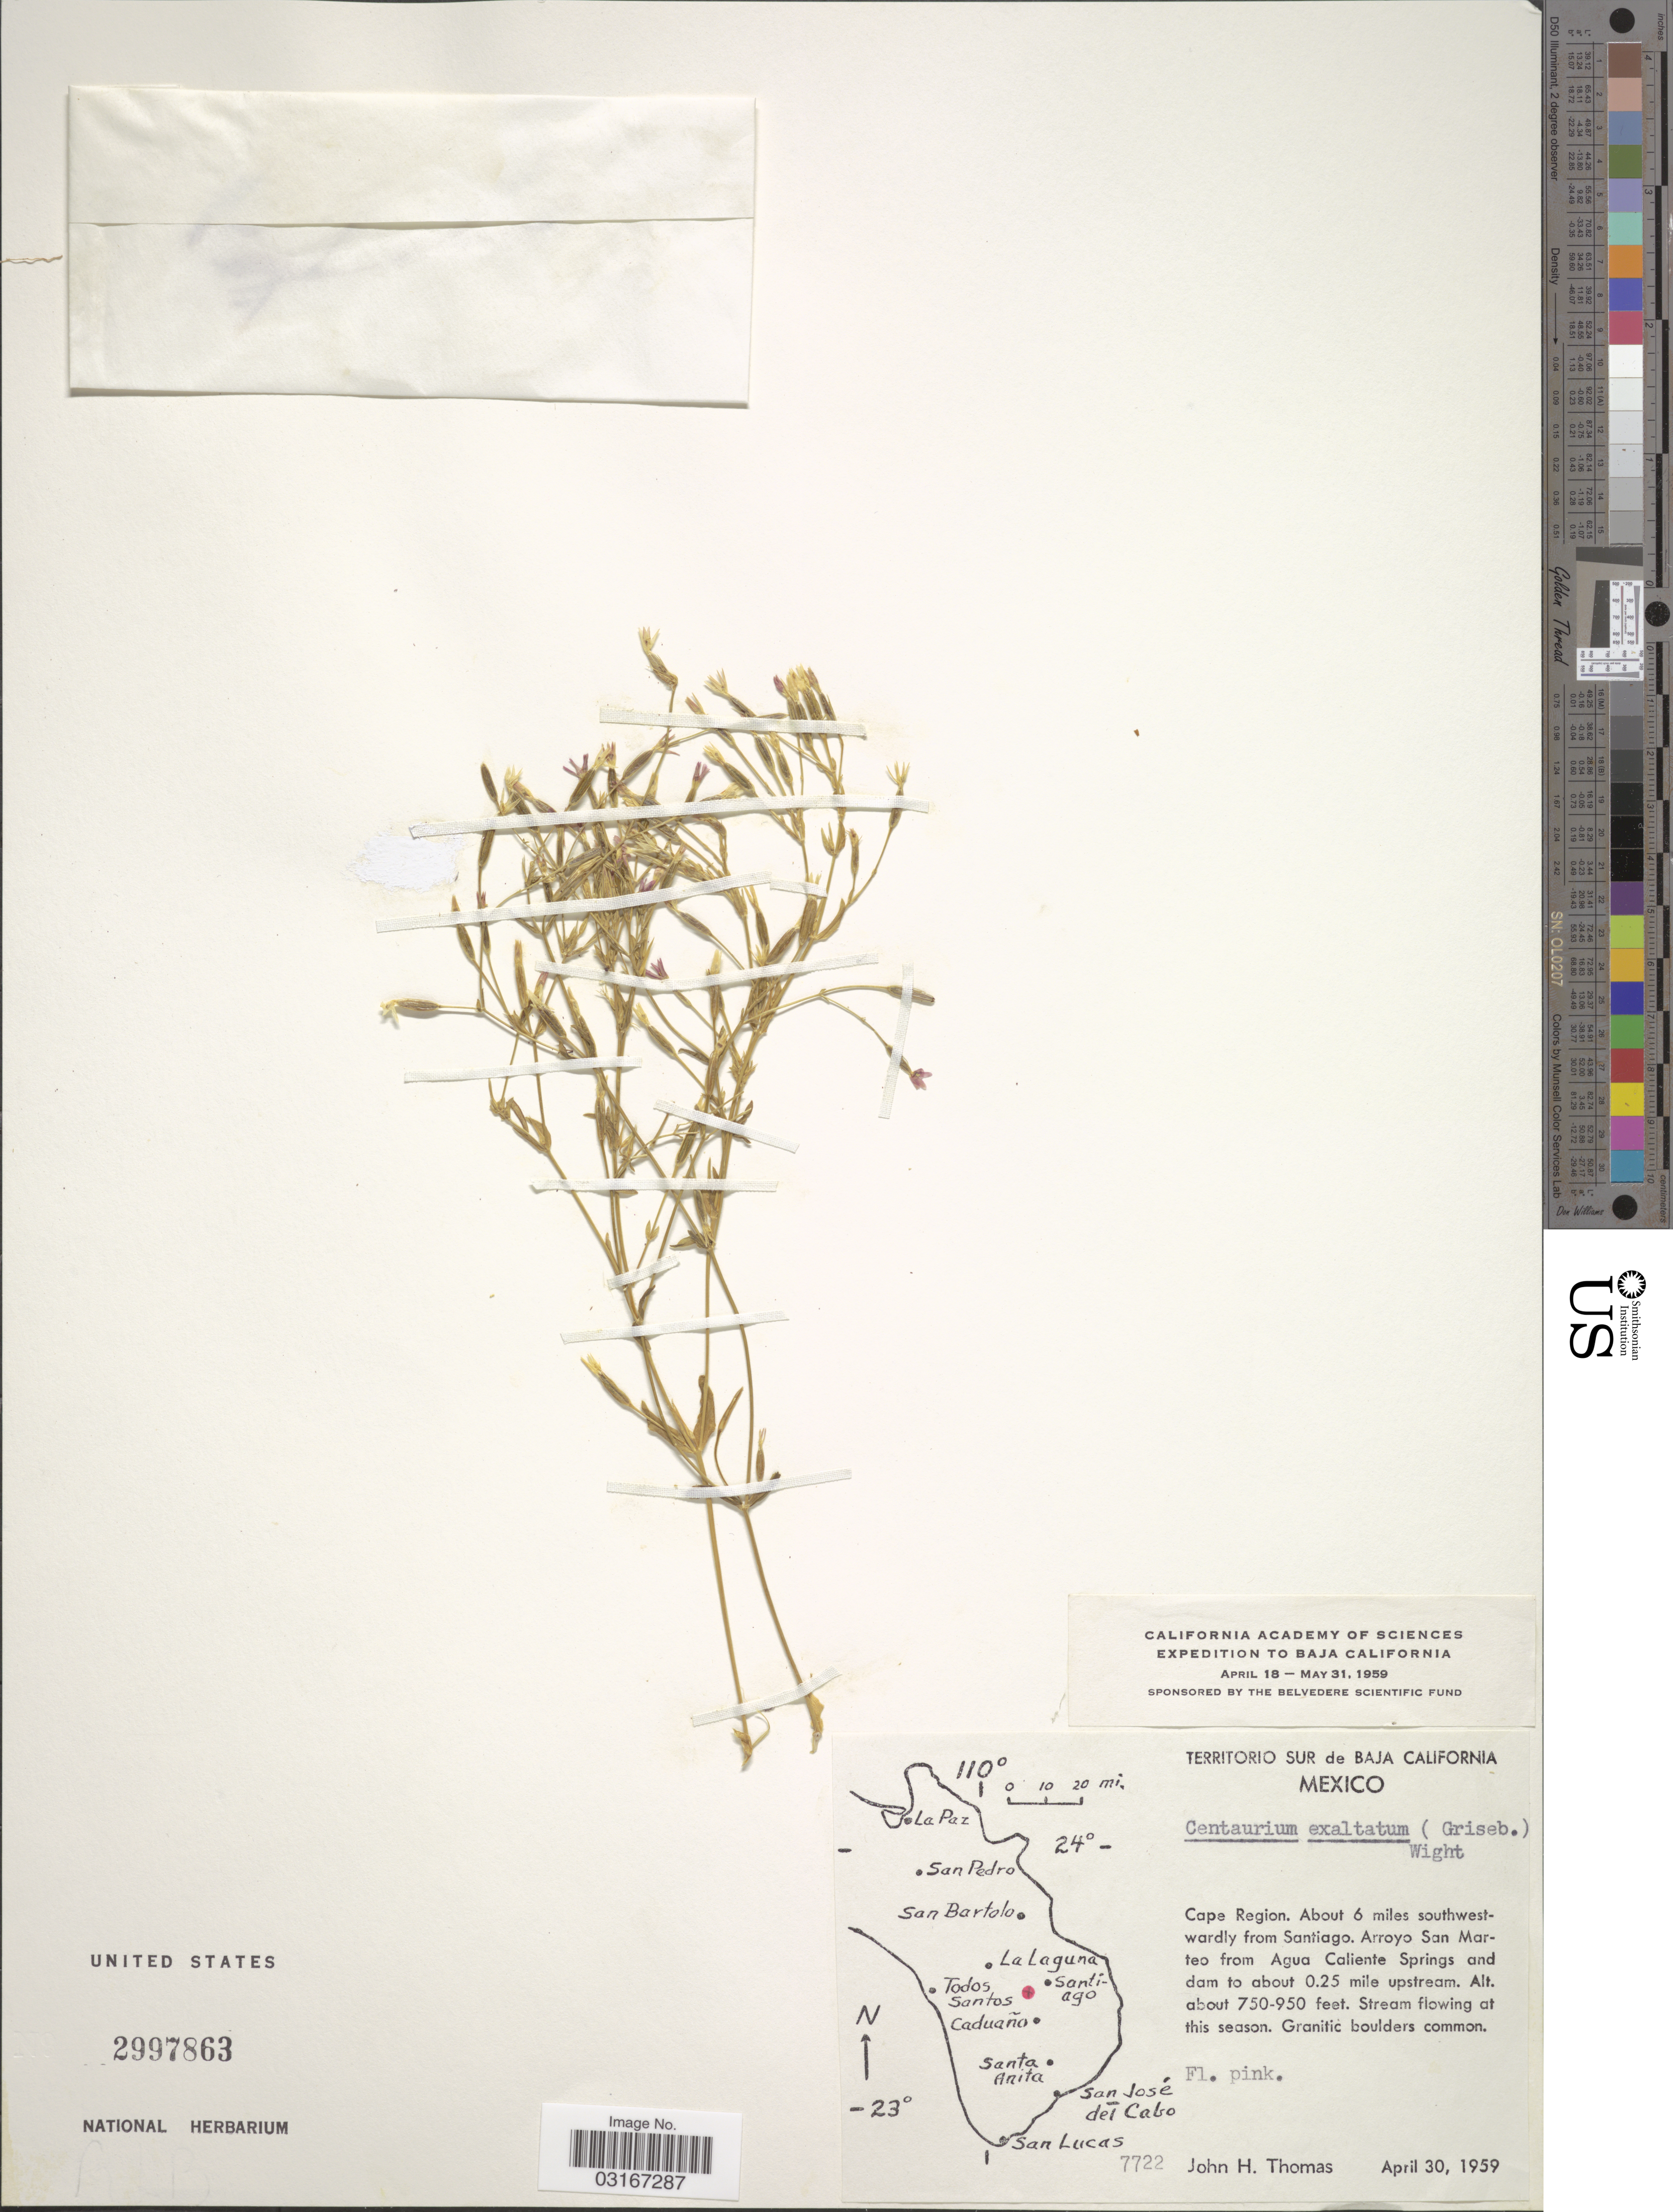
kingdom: Plantae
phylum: Tracheophyta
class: Magnoliopsida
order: Gentianales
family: Gentianaceae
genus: Centaurium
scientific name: Centaurium exaltatum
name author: (Griseb.) W. Wight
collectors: J. H. Thomas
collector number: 7722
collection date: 1959-04-30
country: Mexico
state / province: Baja California Sur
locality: Territorio Sur de Baja California. Cape Region. About 6 miles southwest-wardly from Santiago. Arroyo San Marteo from Agua Caliente Springs and dam to about 0.25 mile upstream.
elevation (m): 229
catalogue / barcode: US 2997863